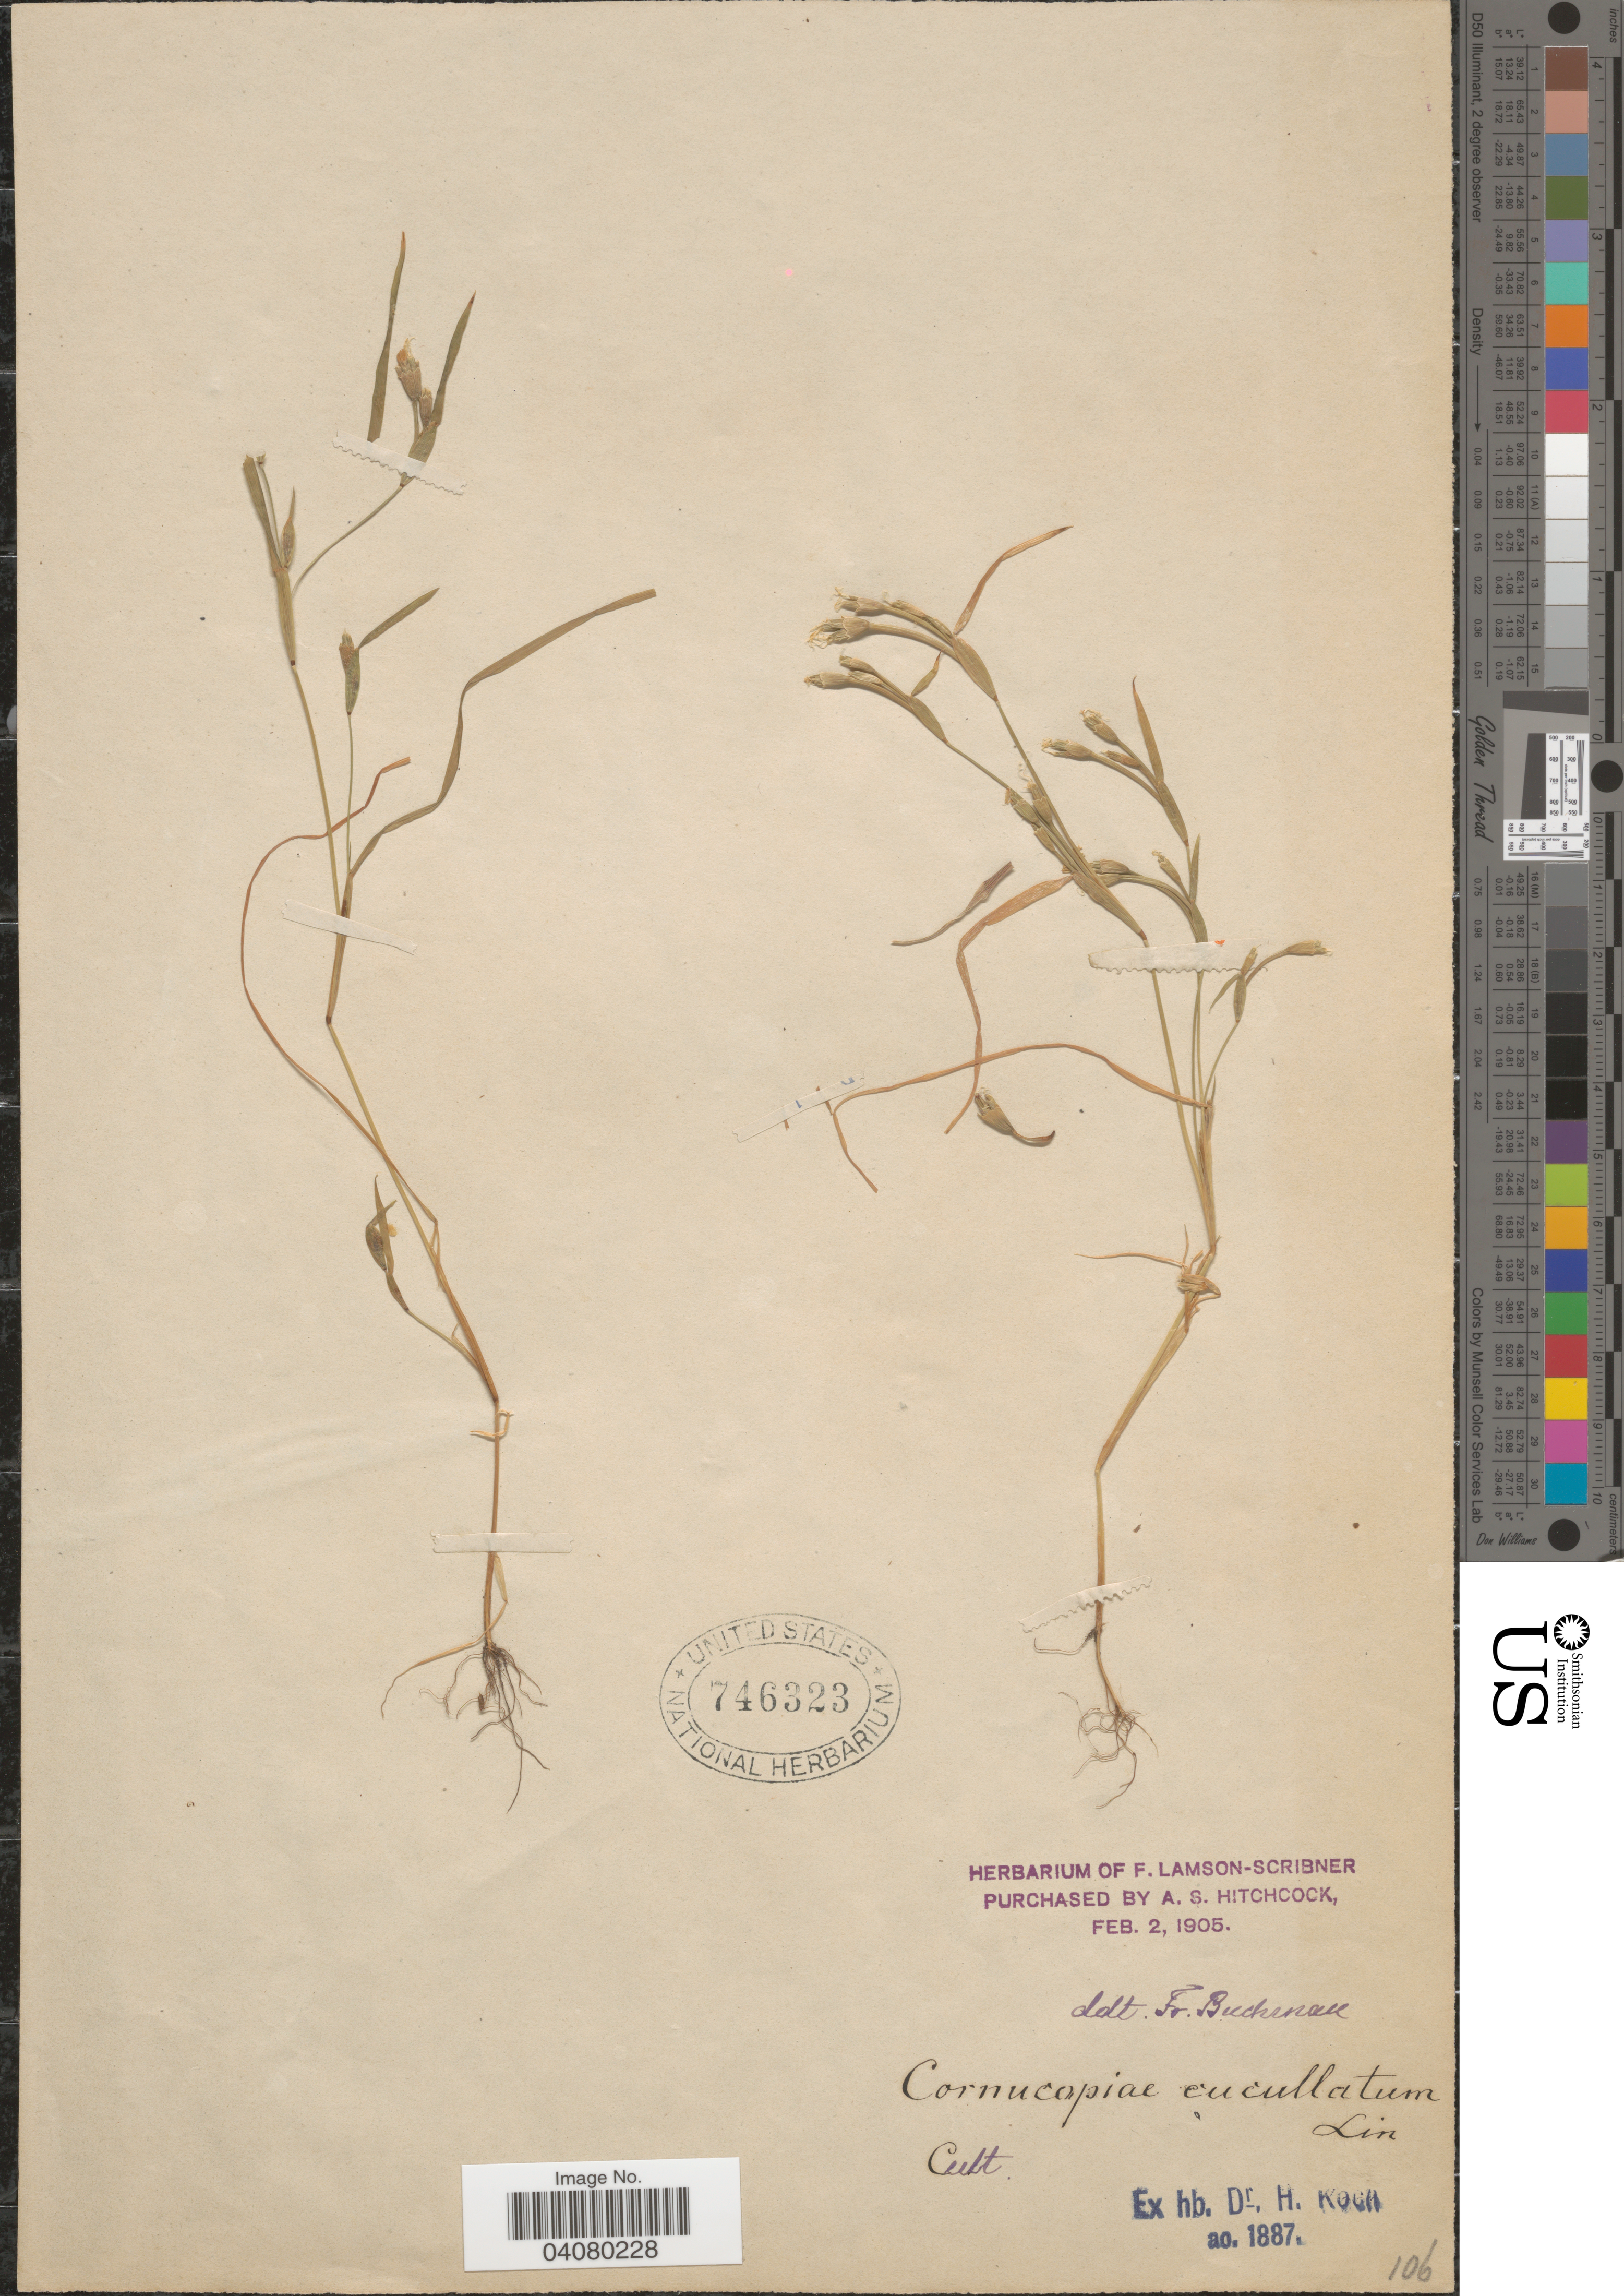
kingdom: Plantae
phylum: Tracheophyta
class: Liliopsida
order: Poales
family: Poaceae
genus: Cornucopiae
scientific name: Cornucopiae cucullatum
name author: L.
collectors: Ex herb. H. Koch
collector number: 106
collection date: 1887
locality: Cult.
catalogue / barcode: US 746323